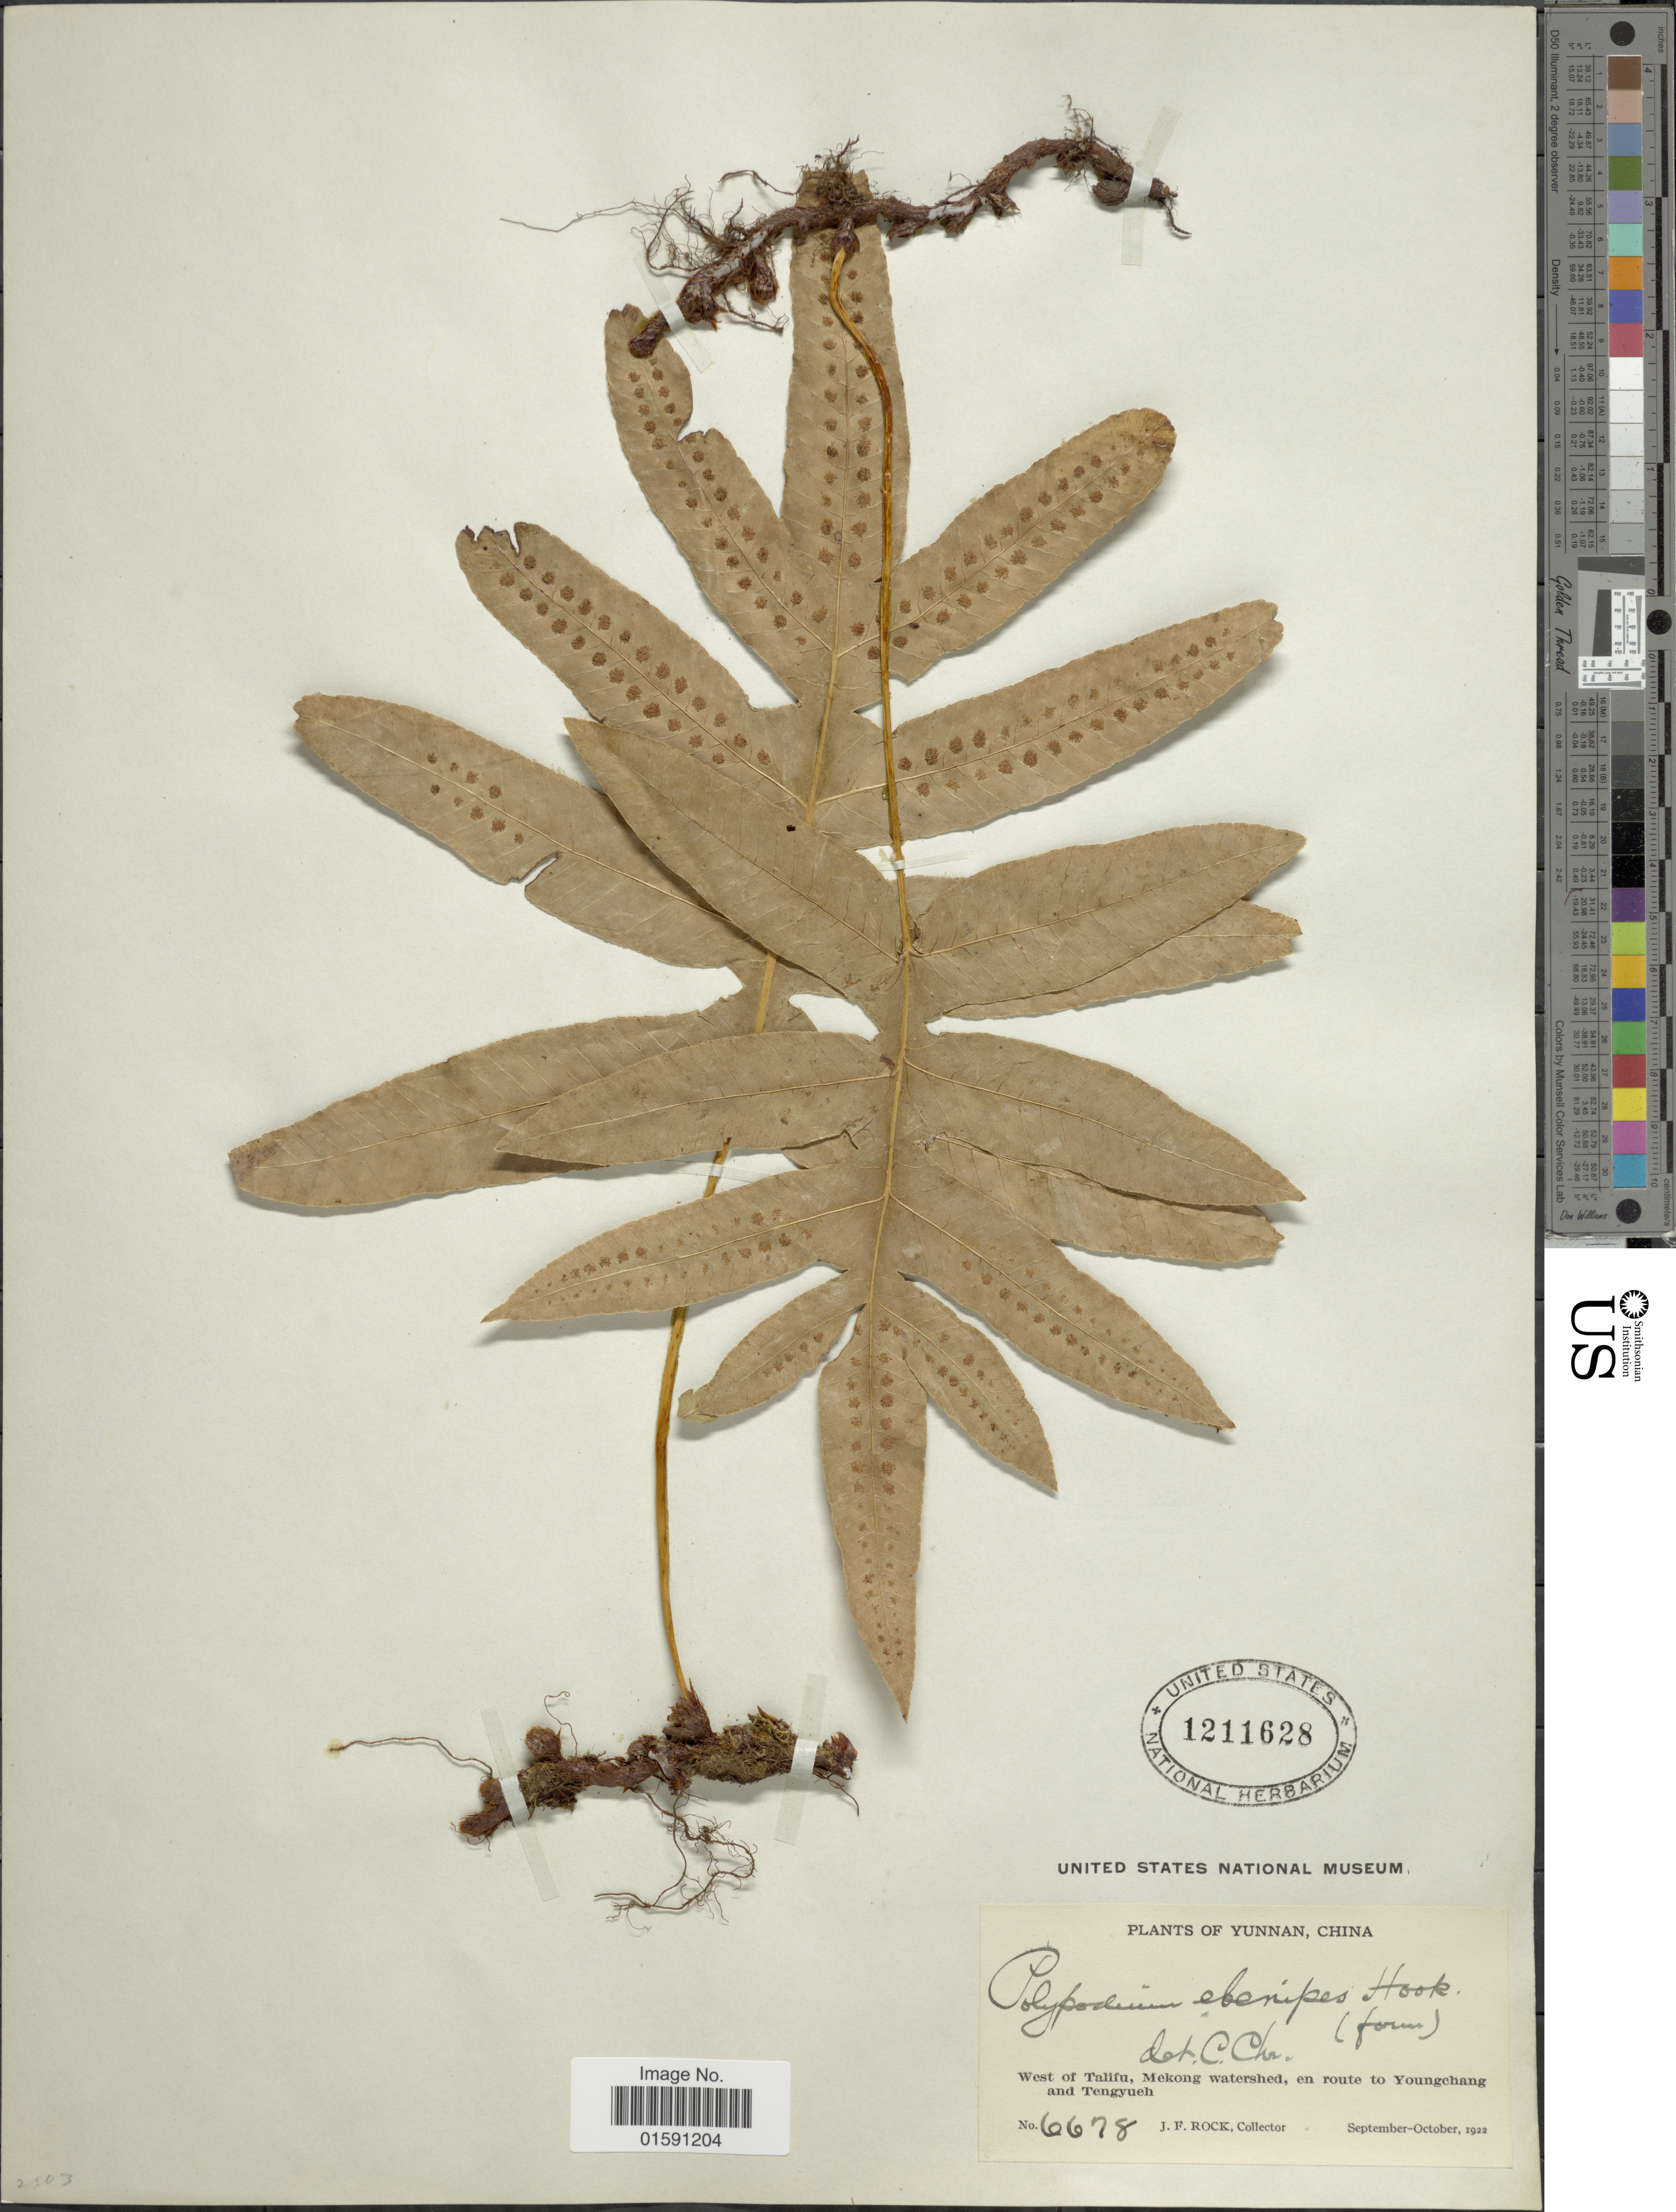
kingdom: Plantae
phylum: Tracheophyta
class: Polypodiopsida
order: Polypodiales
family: Polypodiaceae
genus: Selliguea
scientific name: Selliguea ebenipes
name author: (Hook.) S. Linds.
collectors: J. Rock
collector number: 6678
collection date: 1922-09/1922-10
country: China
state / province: Yunnan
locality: West of Talifu, Mekong watershed, en route to Youngchang and Tengyueh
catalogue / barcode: US 1211628